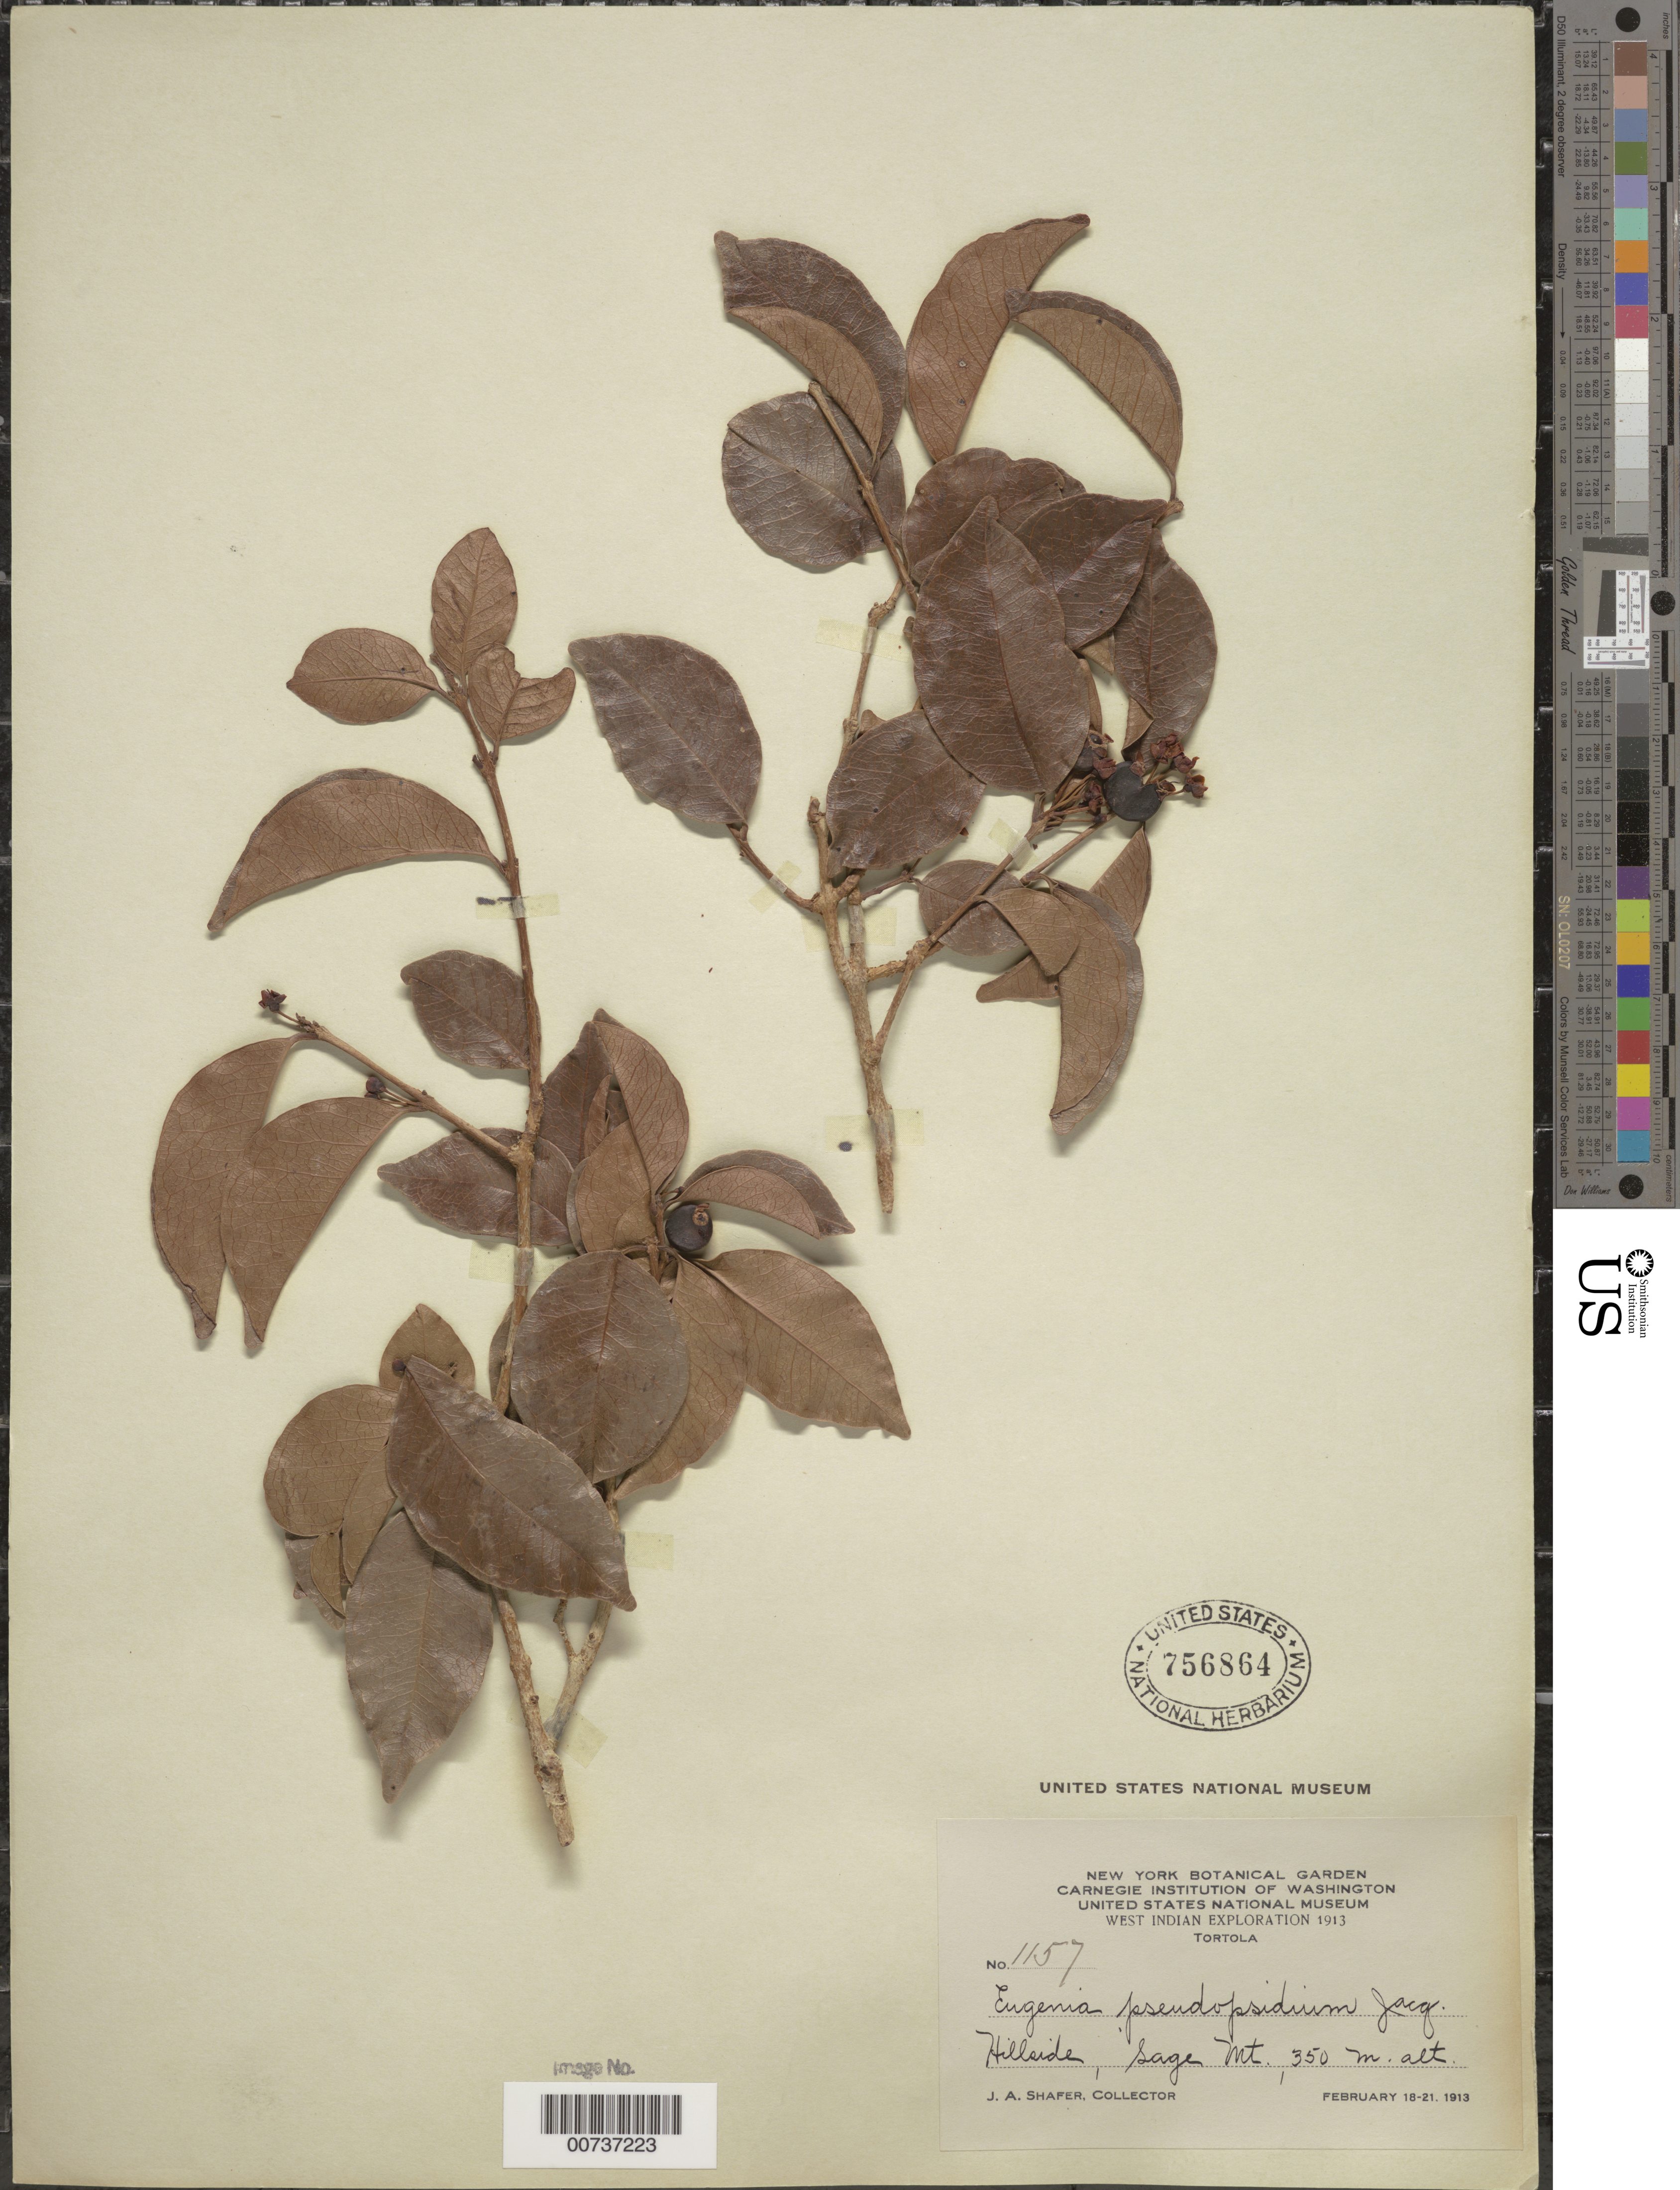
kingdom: Plantae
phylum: Tracheophyta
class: Magnoliopsida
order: Myrtales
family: Myrtaceae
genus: Eugenia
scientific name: Eugenia pseudopsidium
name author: Jacq.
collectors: J. A. Shafer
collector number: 1157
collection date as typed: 18 Feb 1913 to 21 Feb 1913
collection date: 1913-02-18/1913-02-21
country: British Virgin Islands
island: Tortola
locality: Sage Mountain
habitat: Hillside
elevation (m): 350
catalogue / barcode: US 756864